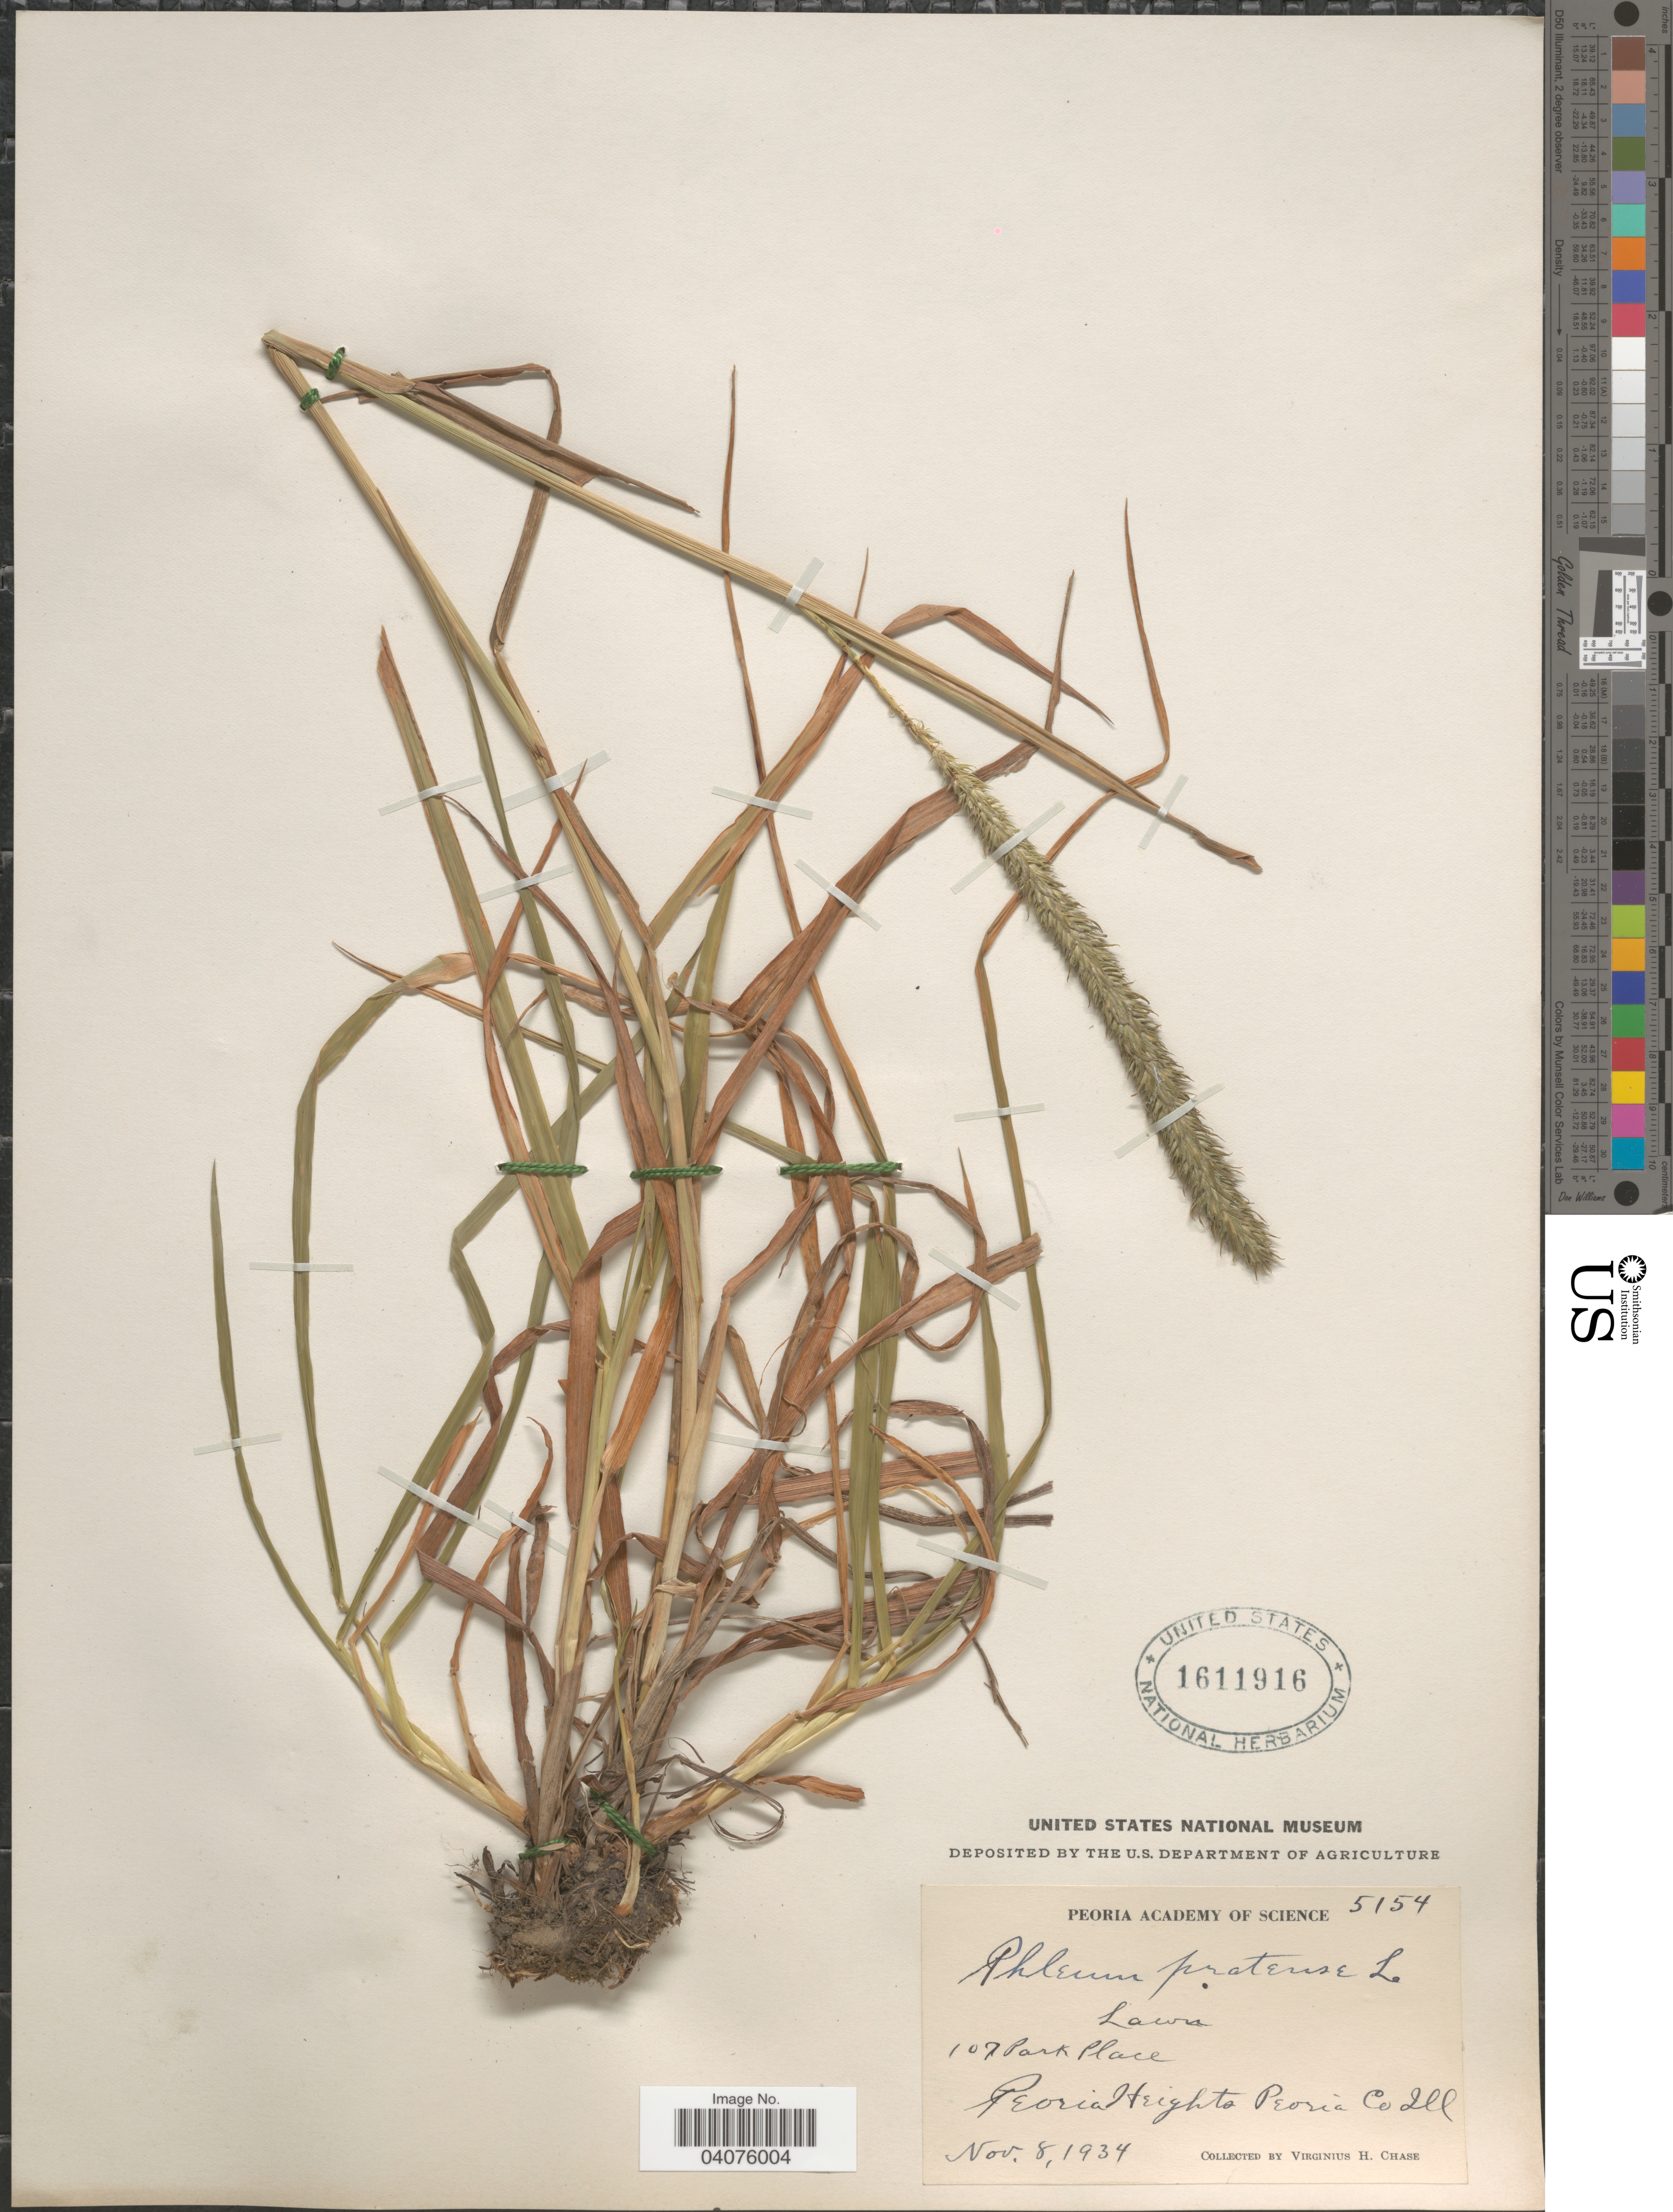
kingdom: Plantae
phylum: Tracheophyta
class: Liliopsida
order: Poales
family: Poaceae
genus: Phleum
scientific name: Phleum pratense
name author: L.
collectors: V. H. Chase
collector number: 5154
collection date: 1934-11-08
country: United States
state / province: Illinois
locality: Lawn. 107 Park Place. Peoria Heights Peoria.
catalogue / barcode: US 1611916